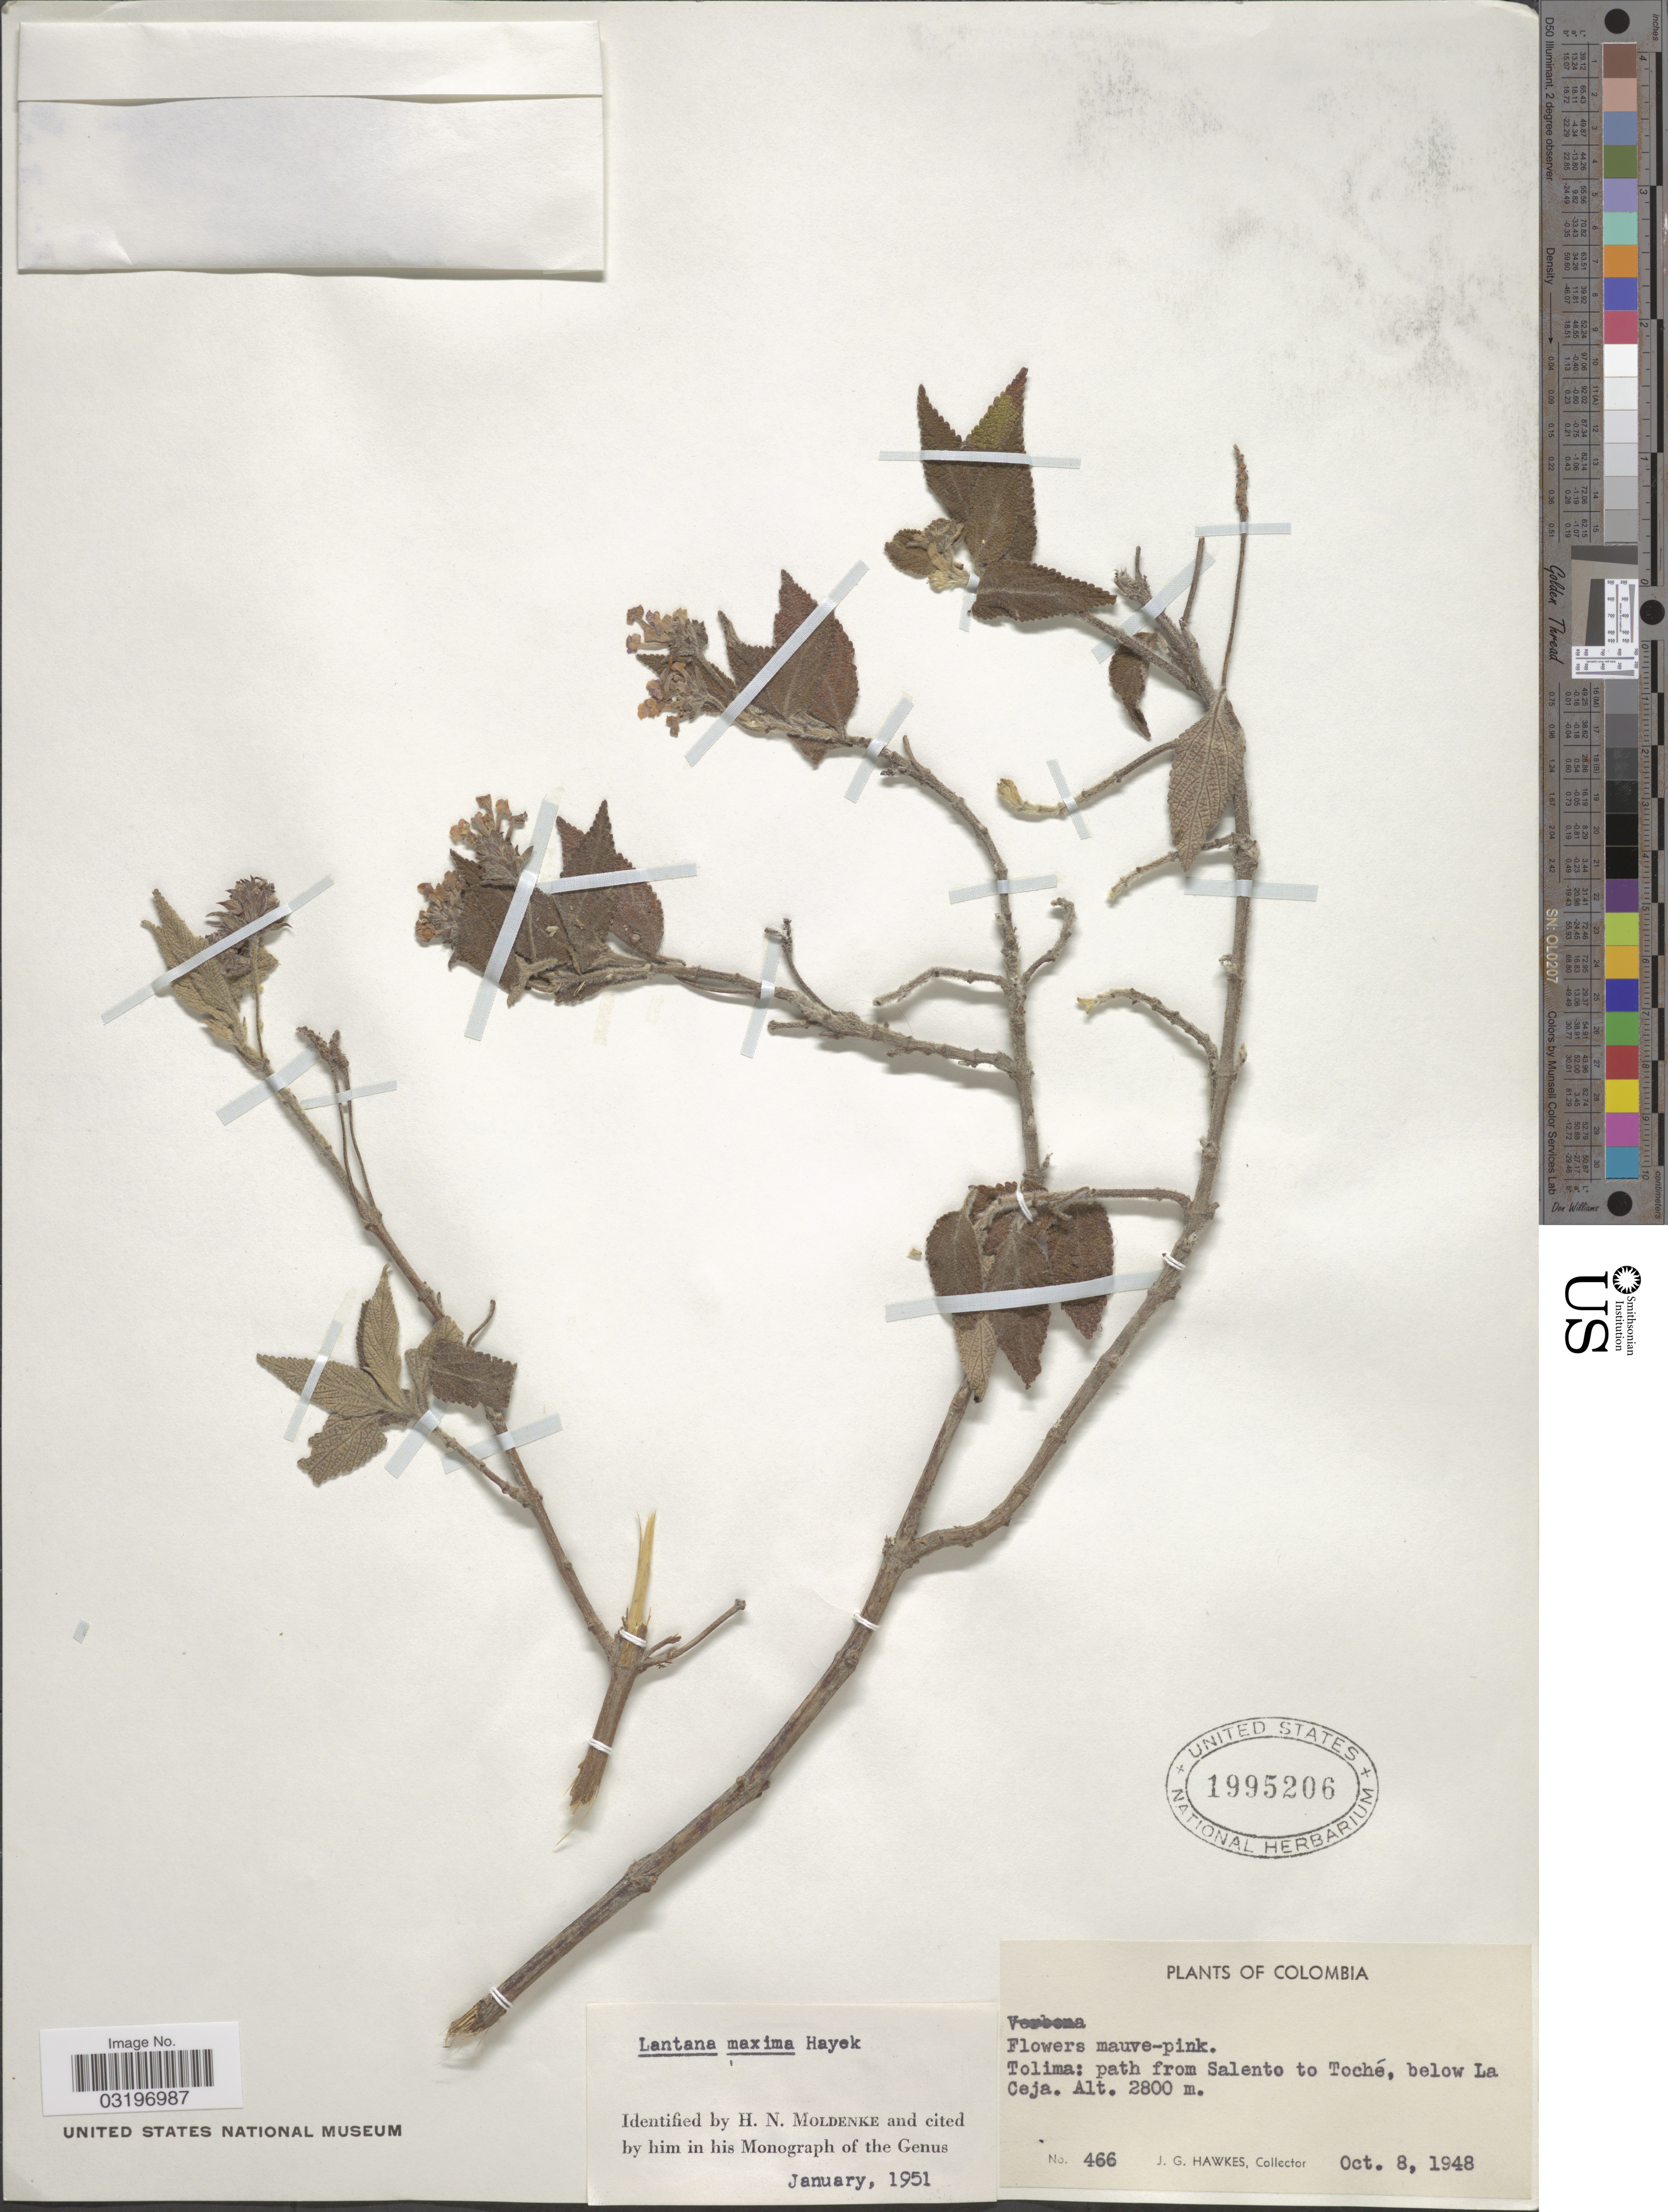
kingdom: Plantae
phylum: Tracheophyta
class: Magnoliopsida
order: Lamiales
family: Verbenaceae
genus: Lantana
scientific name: Lantana maxima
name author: Hayek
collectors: J. Hawkes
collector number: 466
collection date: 1948-10-08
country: Colombia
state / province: Tolima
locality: Path from Salento to Toché, below La Ceja.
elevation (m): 2800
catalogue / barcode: US 1995206